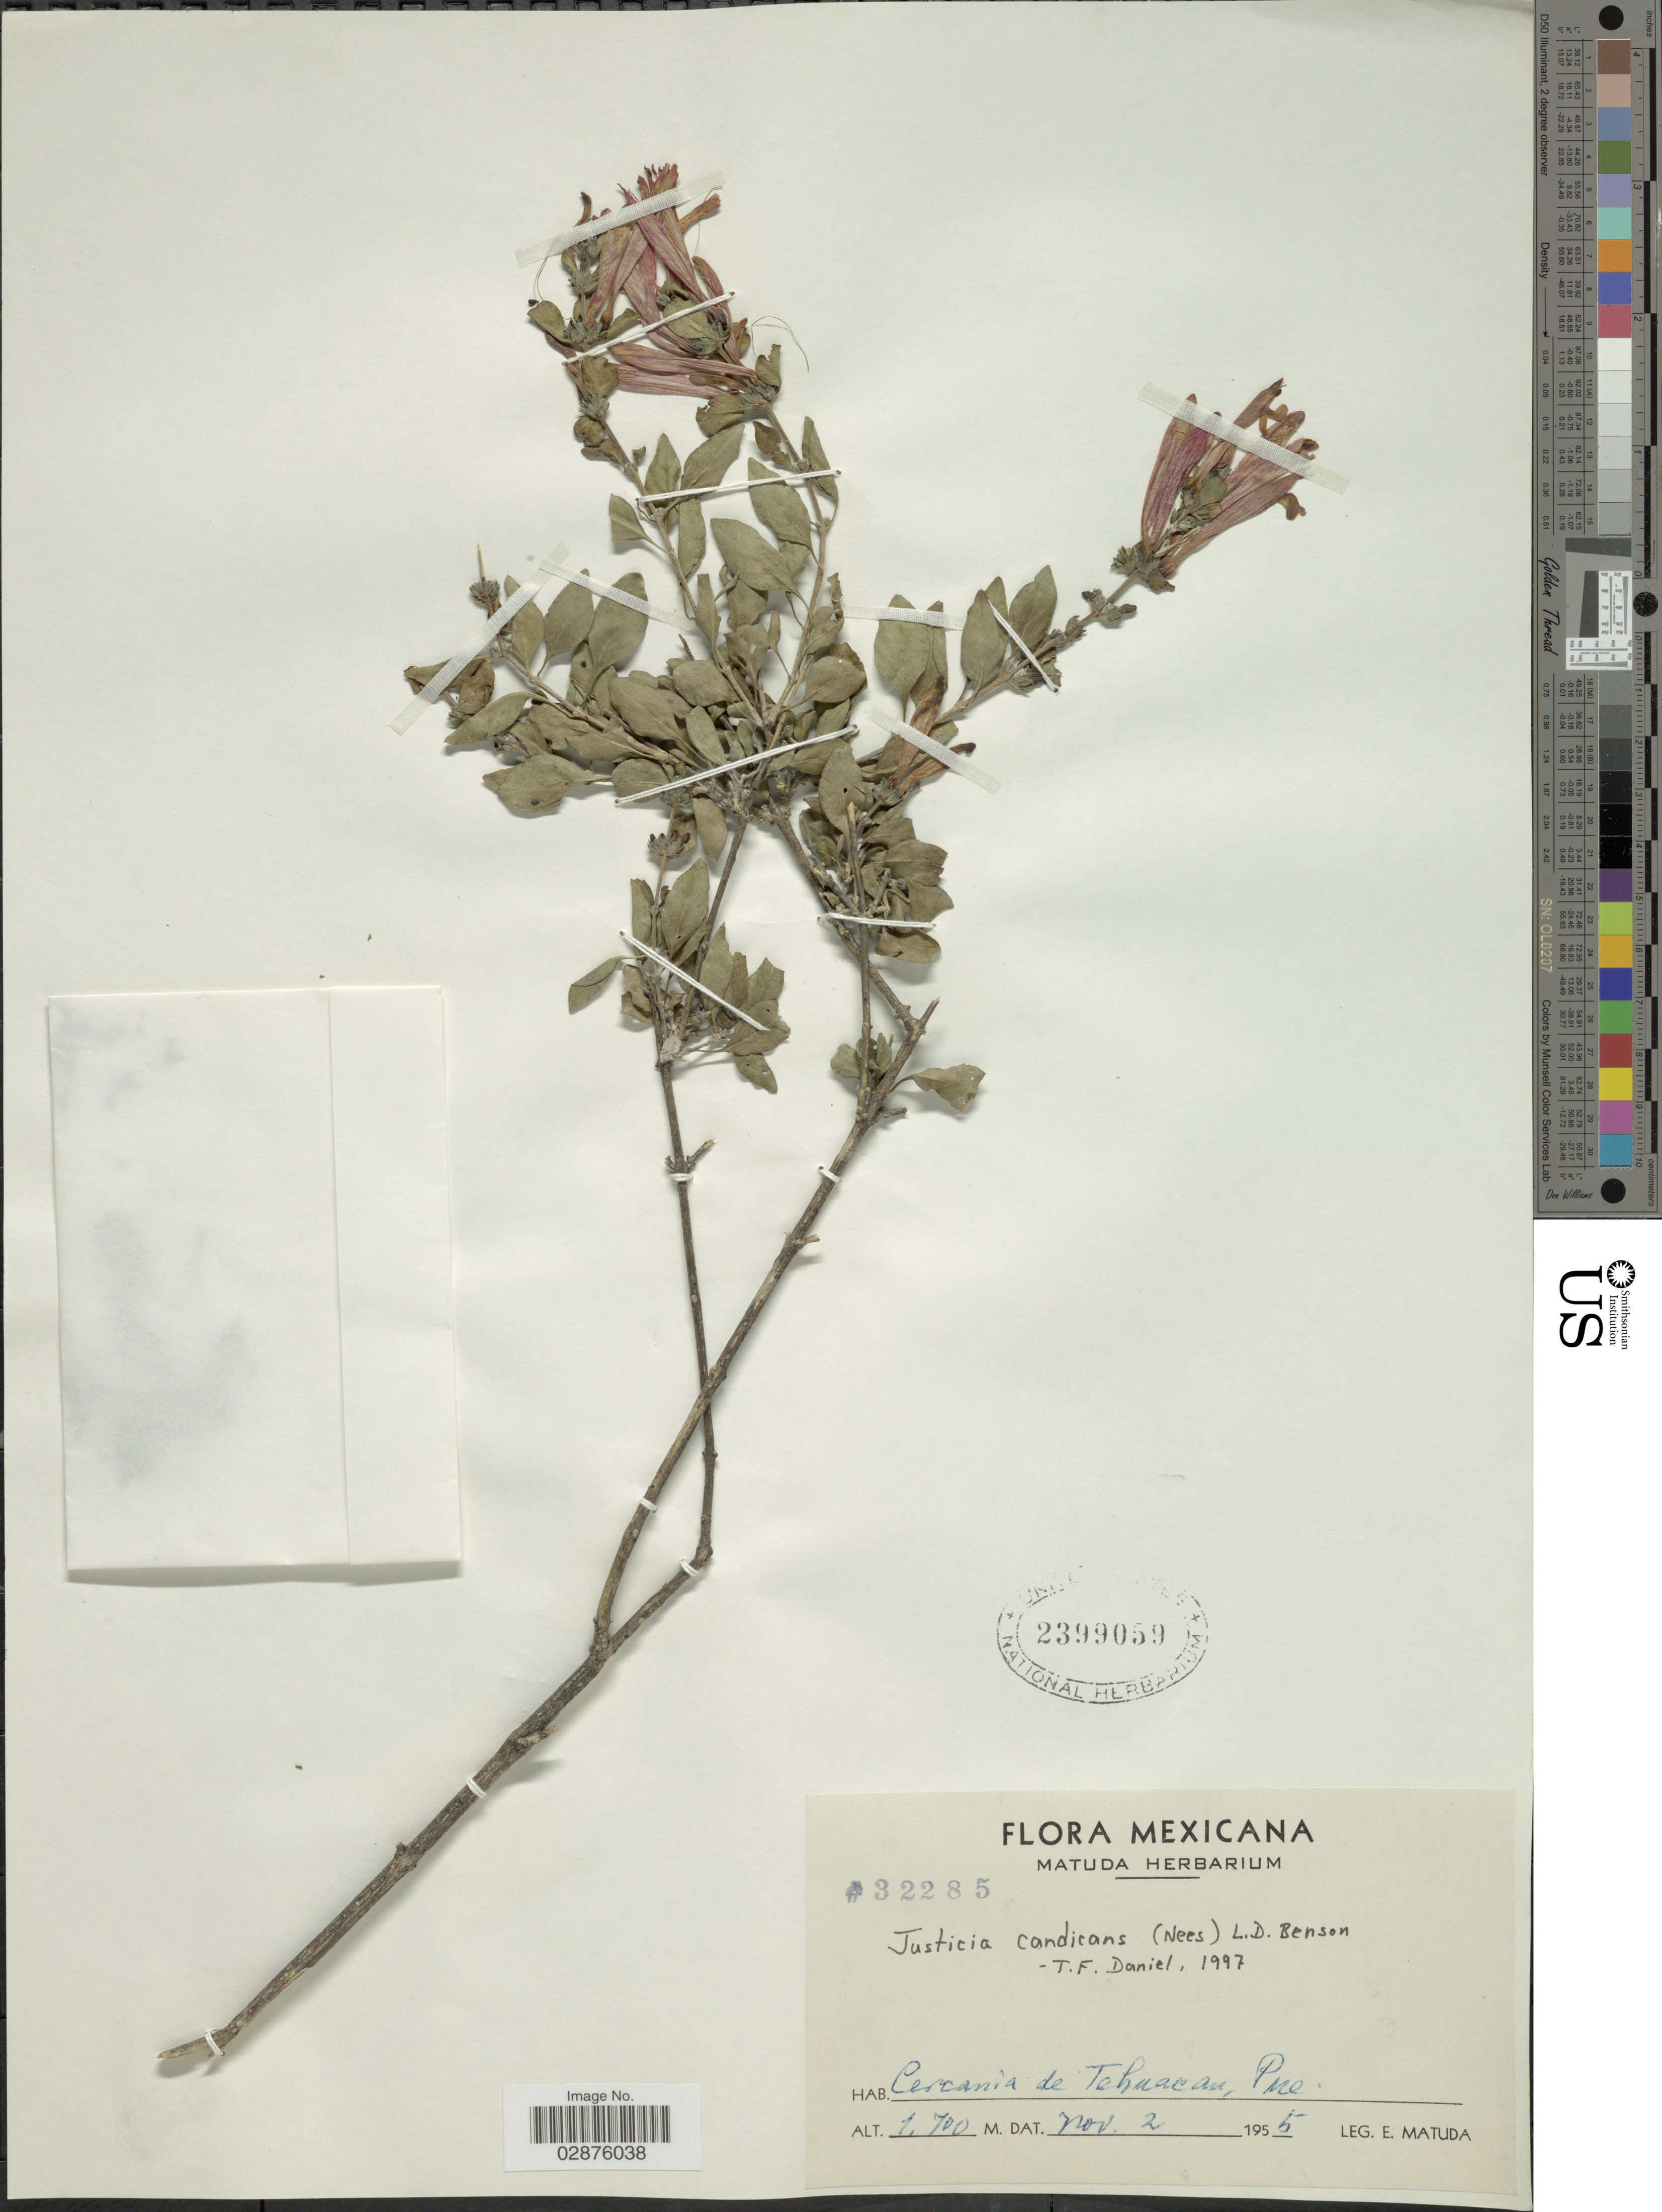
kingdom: Plantae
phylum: Tracheophyta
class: Magnoliopsida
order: Lamiales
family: Acanthaceae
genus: Justicia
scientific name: Justicia candicans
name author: (Nees) L.D. Benson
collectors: E. Matuda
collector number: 32285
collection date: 1955-11-02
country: Mexico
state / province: Puebla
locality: Cercania de Tehuacan, Pue.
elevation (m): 1700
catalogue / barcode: US 2399059